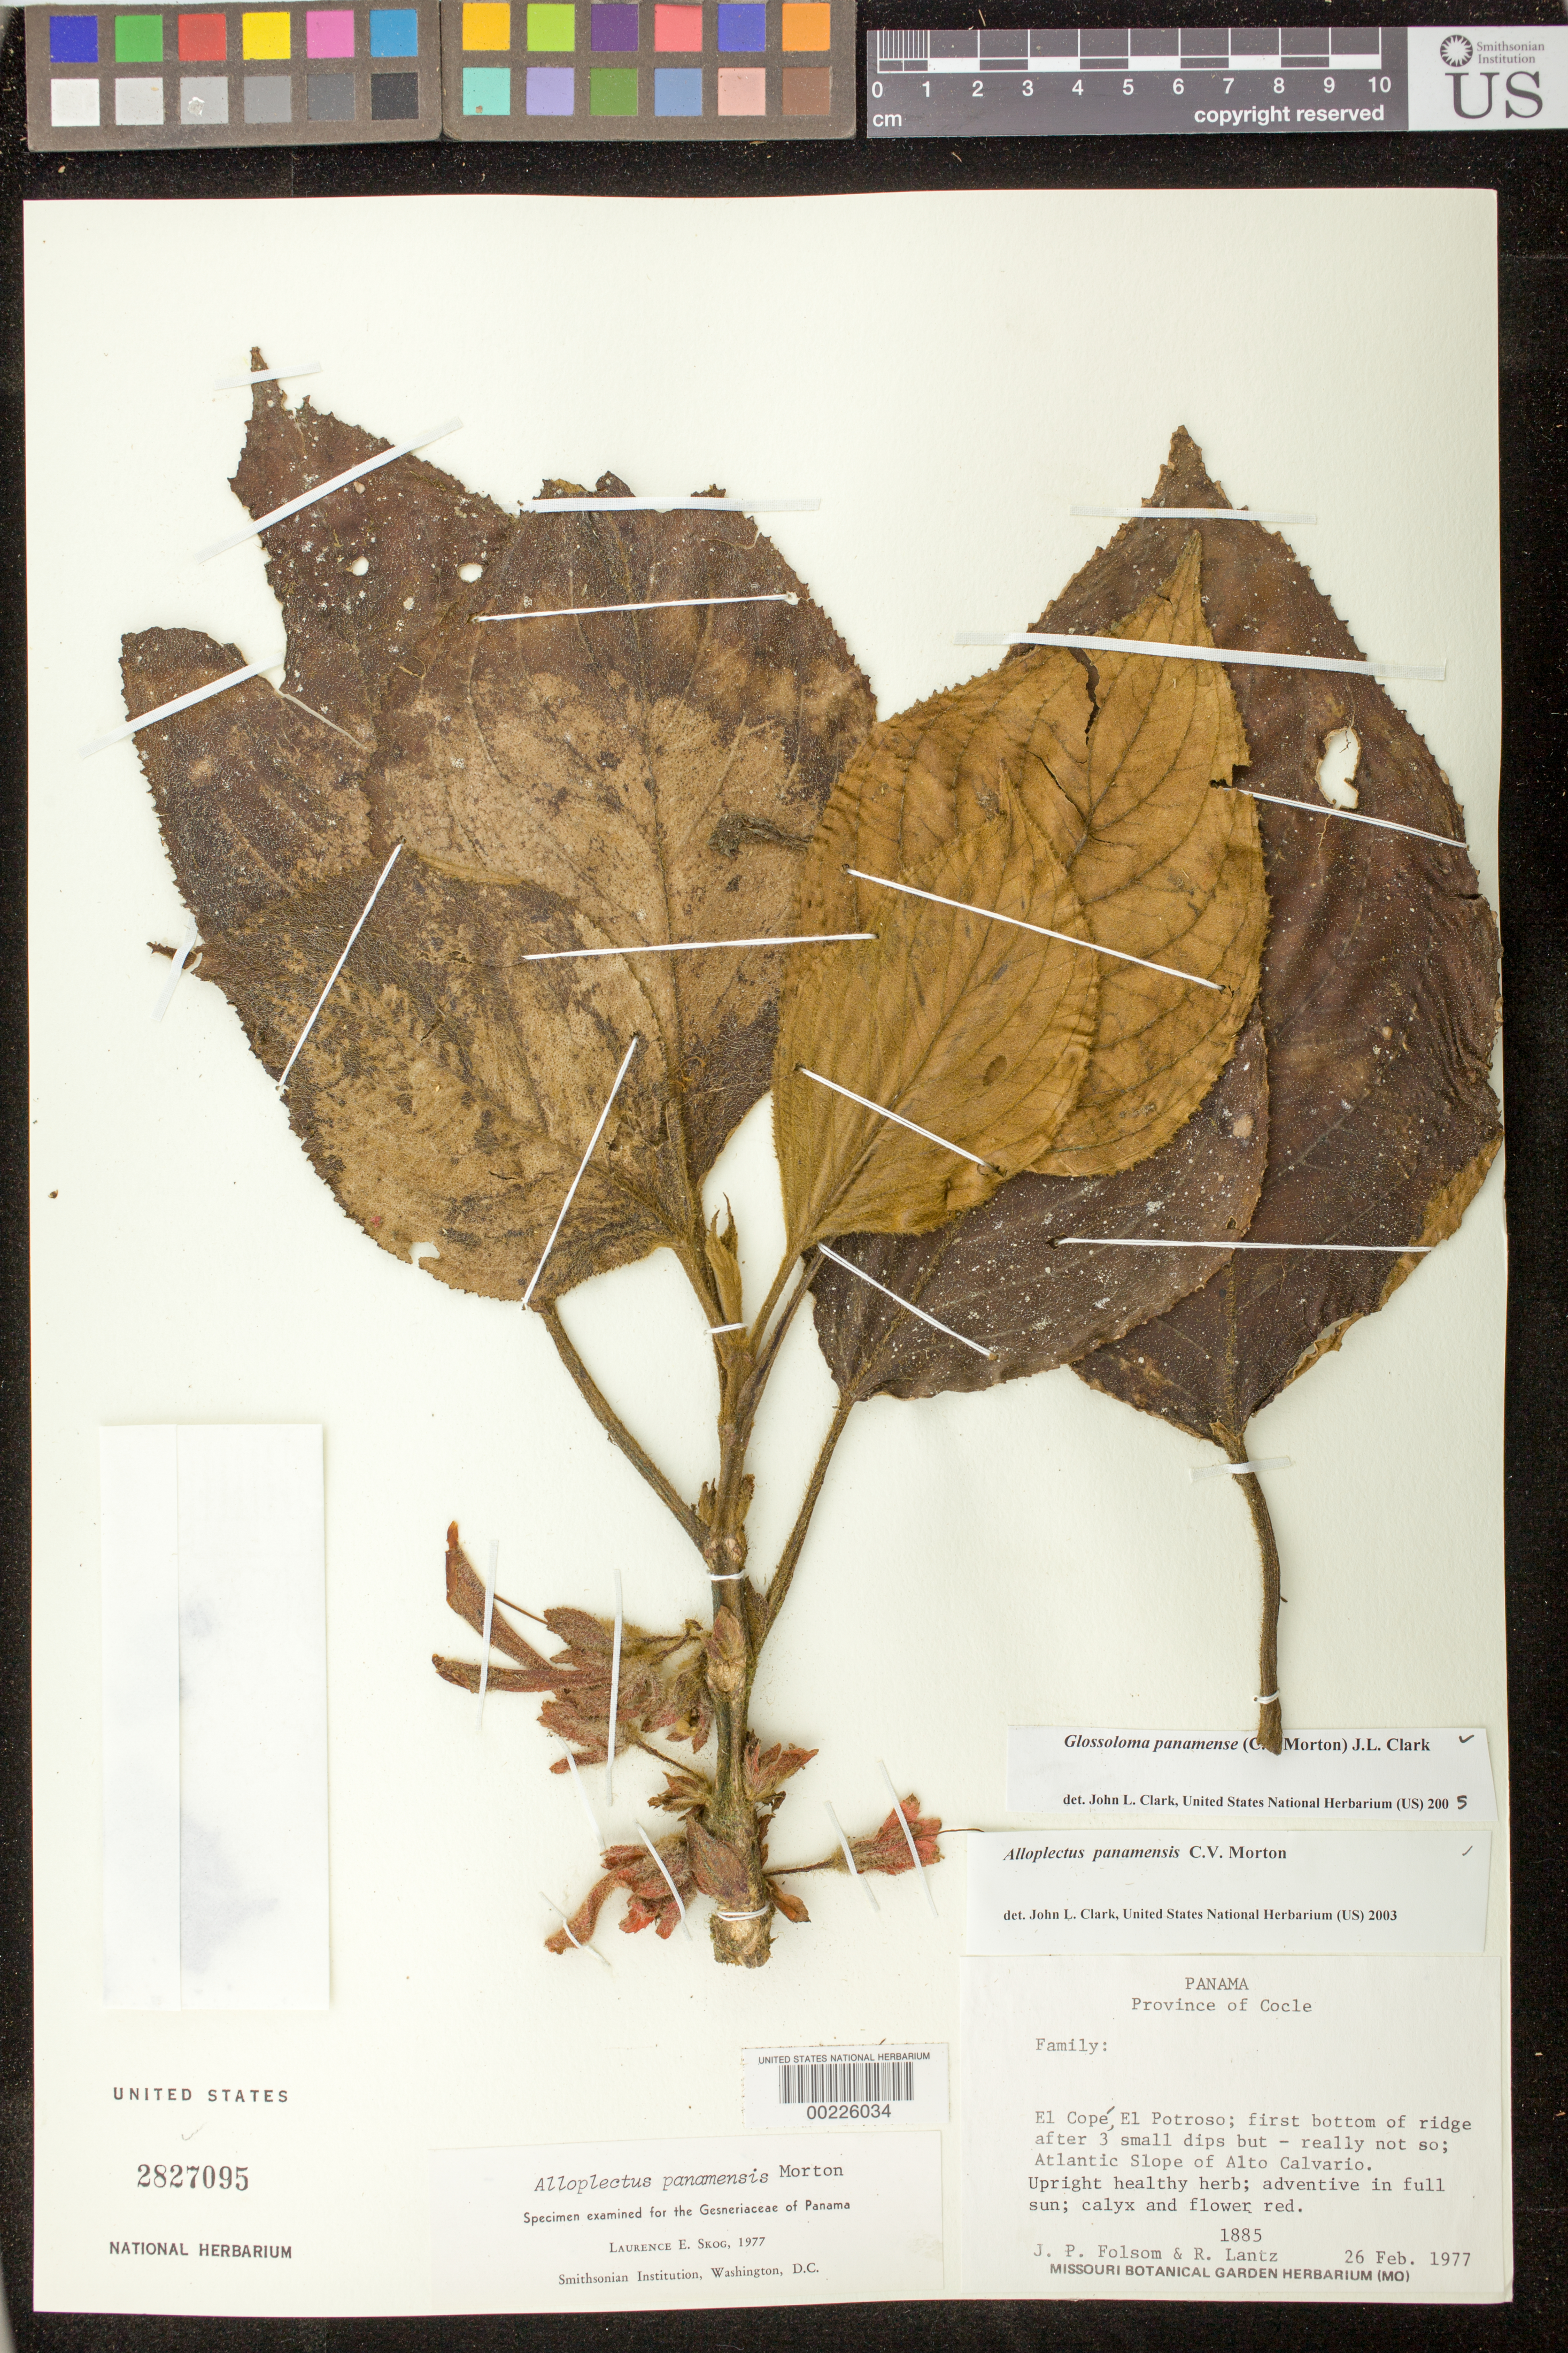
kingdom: Plantae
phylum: Tracheophyta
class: Magnoliopsida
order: Lamiales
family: Gesneriaceae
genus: Glossoloma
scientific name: Glossoloma panamense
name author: (C.V. Morton) J.L. Clark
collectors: J. P. Folsom & R. Lantz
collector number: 1885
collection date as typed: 26 Feb 1977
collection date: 1977-02-26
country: Panama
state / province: Coclé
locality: El Cope, El Potroso, first bottom of ridge after 3 small dips but really not so, Atlantic slope of Alto Calvario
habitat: adventive in full sun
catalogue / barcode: US 2827095